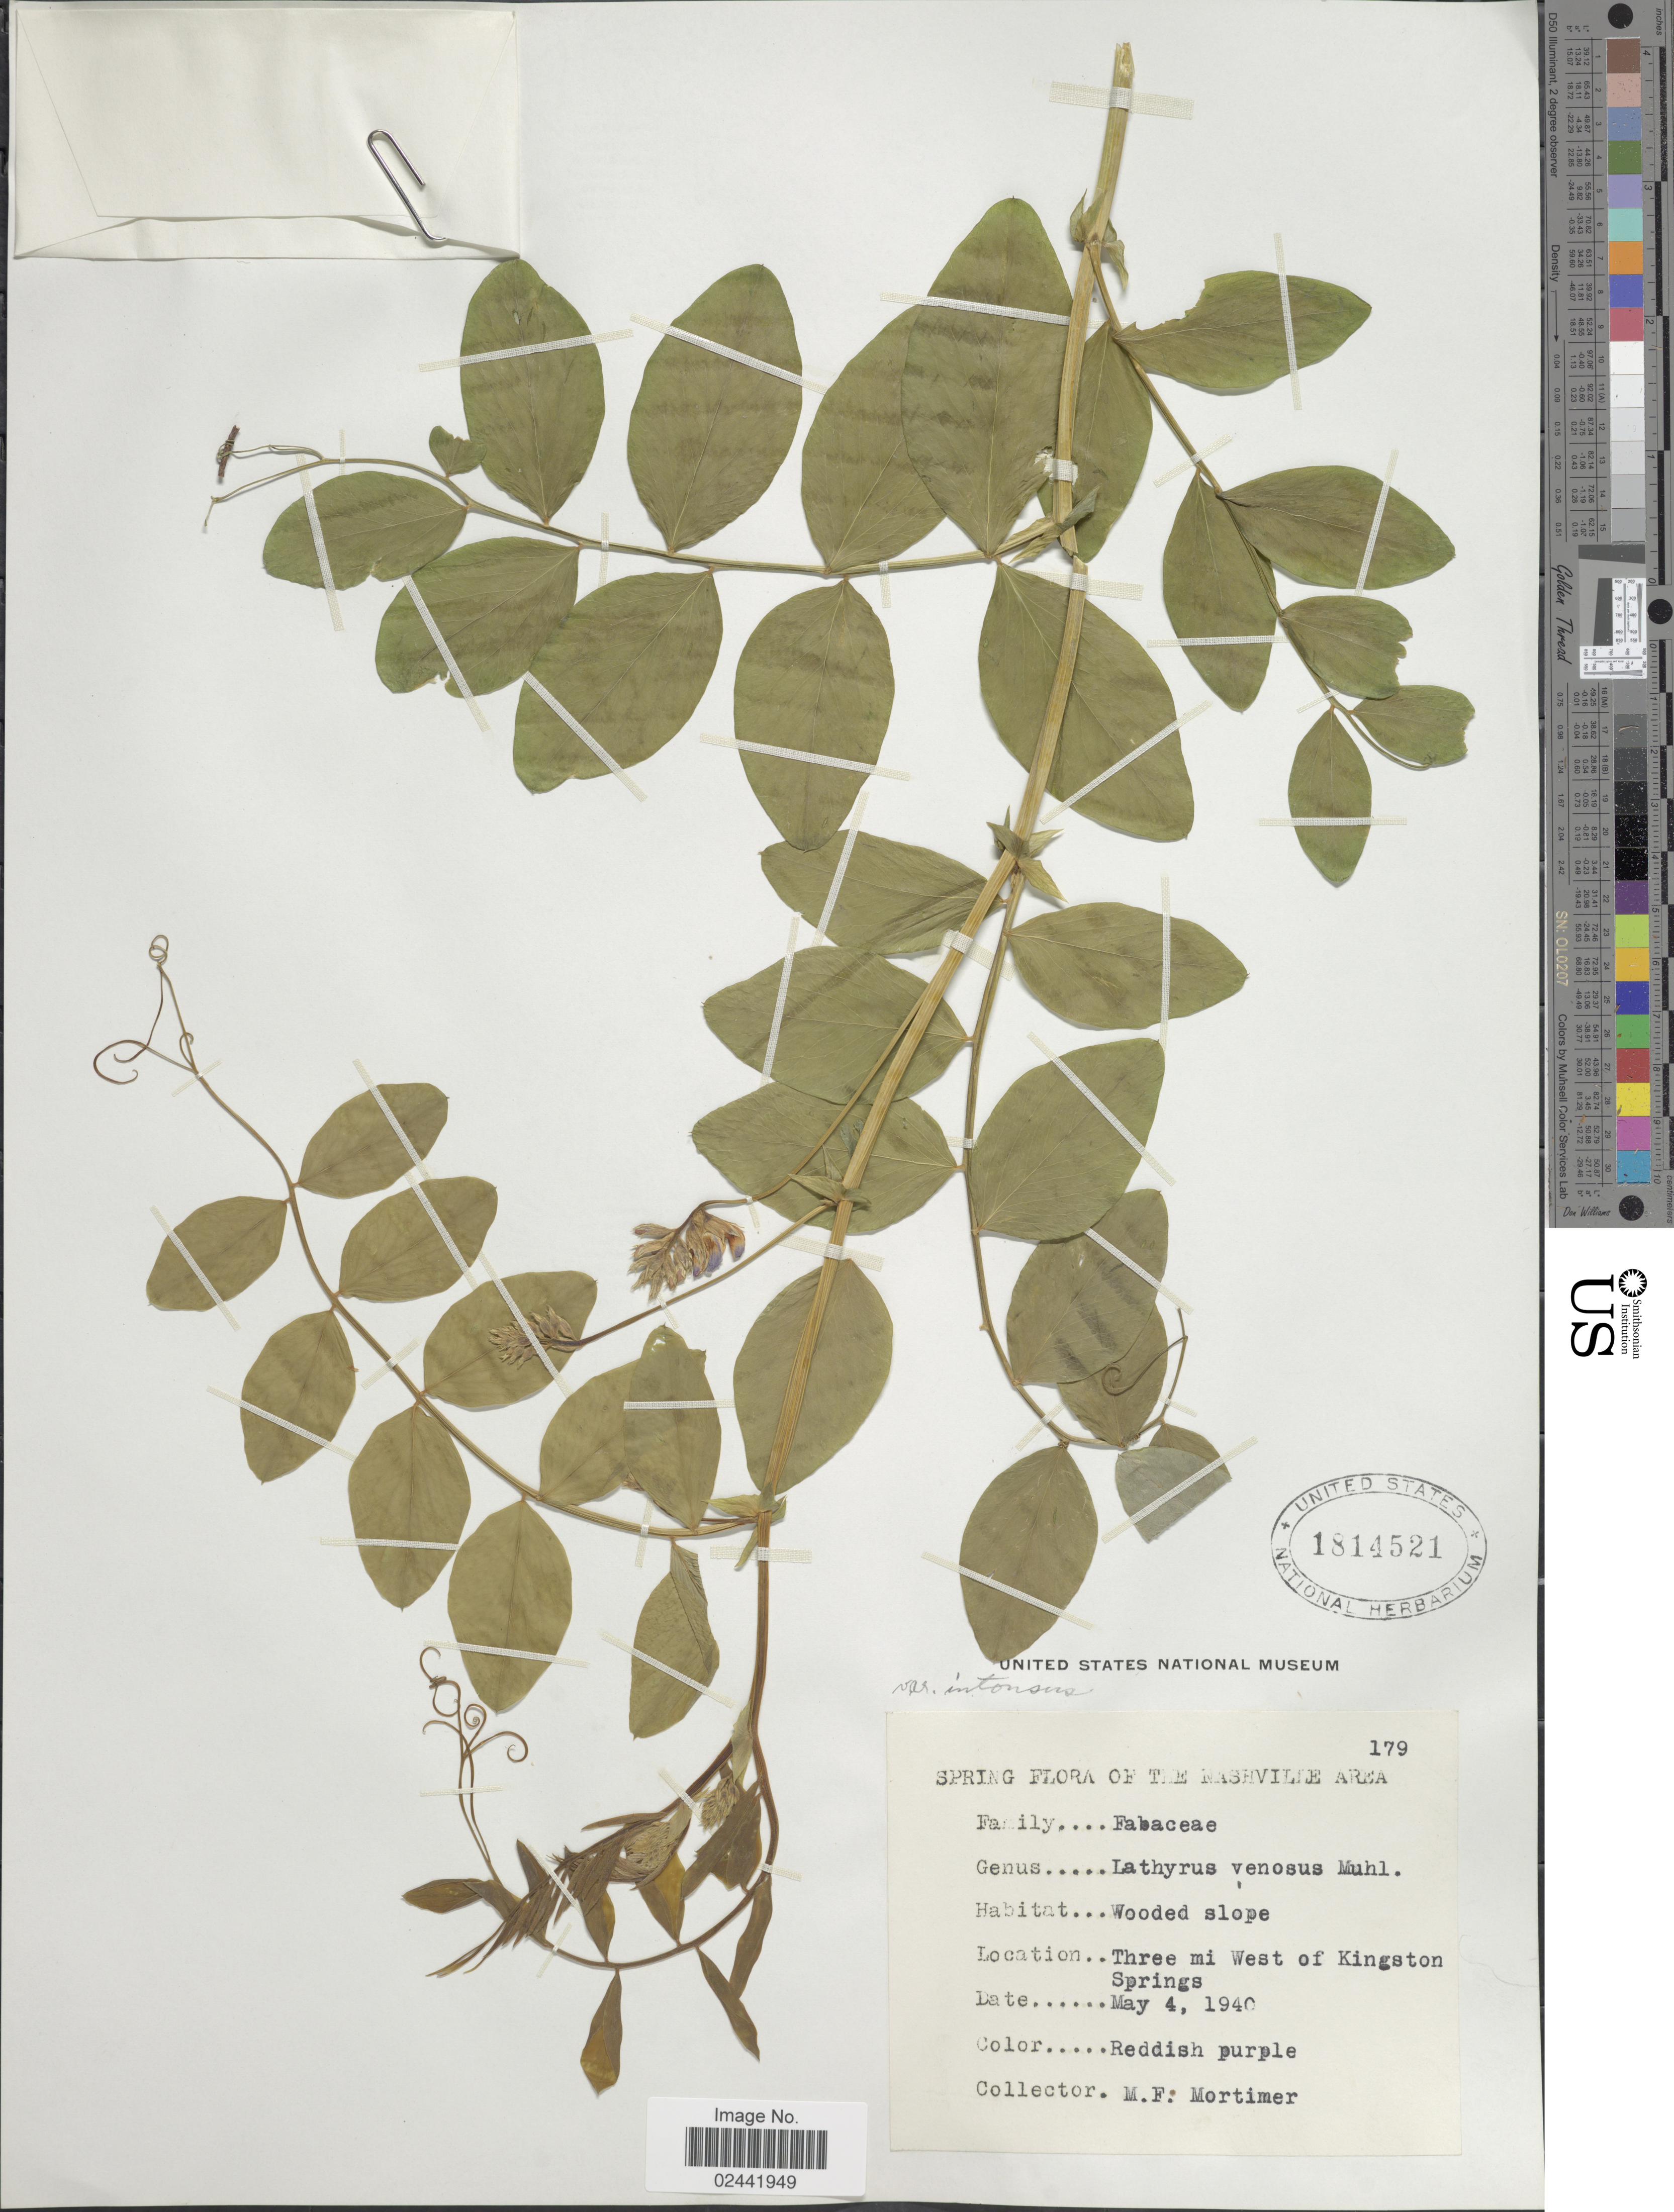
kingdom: Plantae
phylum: Tracheophyta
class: Magnoliopsida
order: Fabales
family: Fabaceae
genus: Lathyrus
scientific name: Lathyrus venosus var. intonsus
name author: Butters & H. St. John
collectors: M. Mortimer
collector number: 179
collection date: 1940-05-04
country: United States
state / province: Tennessee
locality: Nashville Area. Three mi West of Kingston Springs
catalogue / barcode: US 1814521